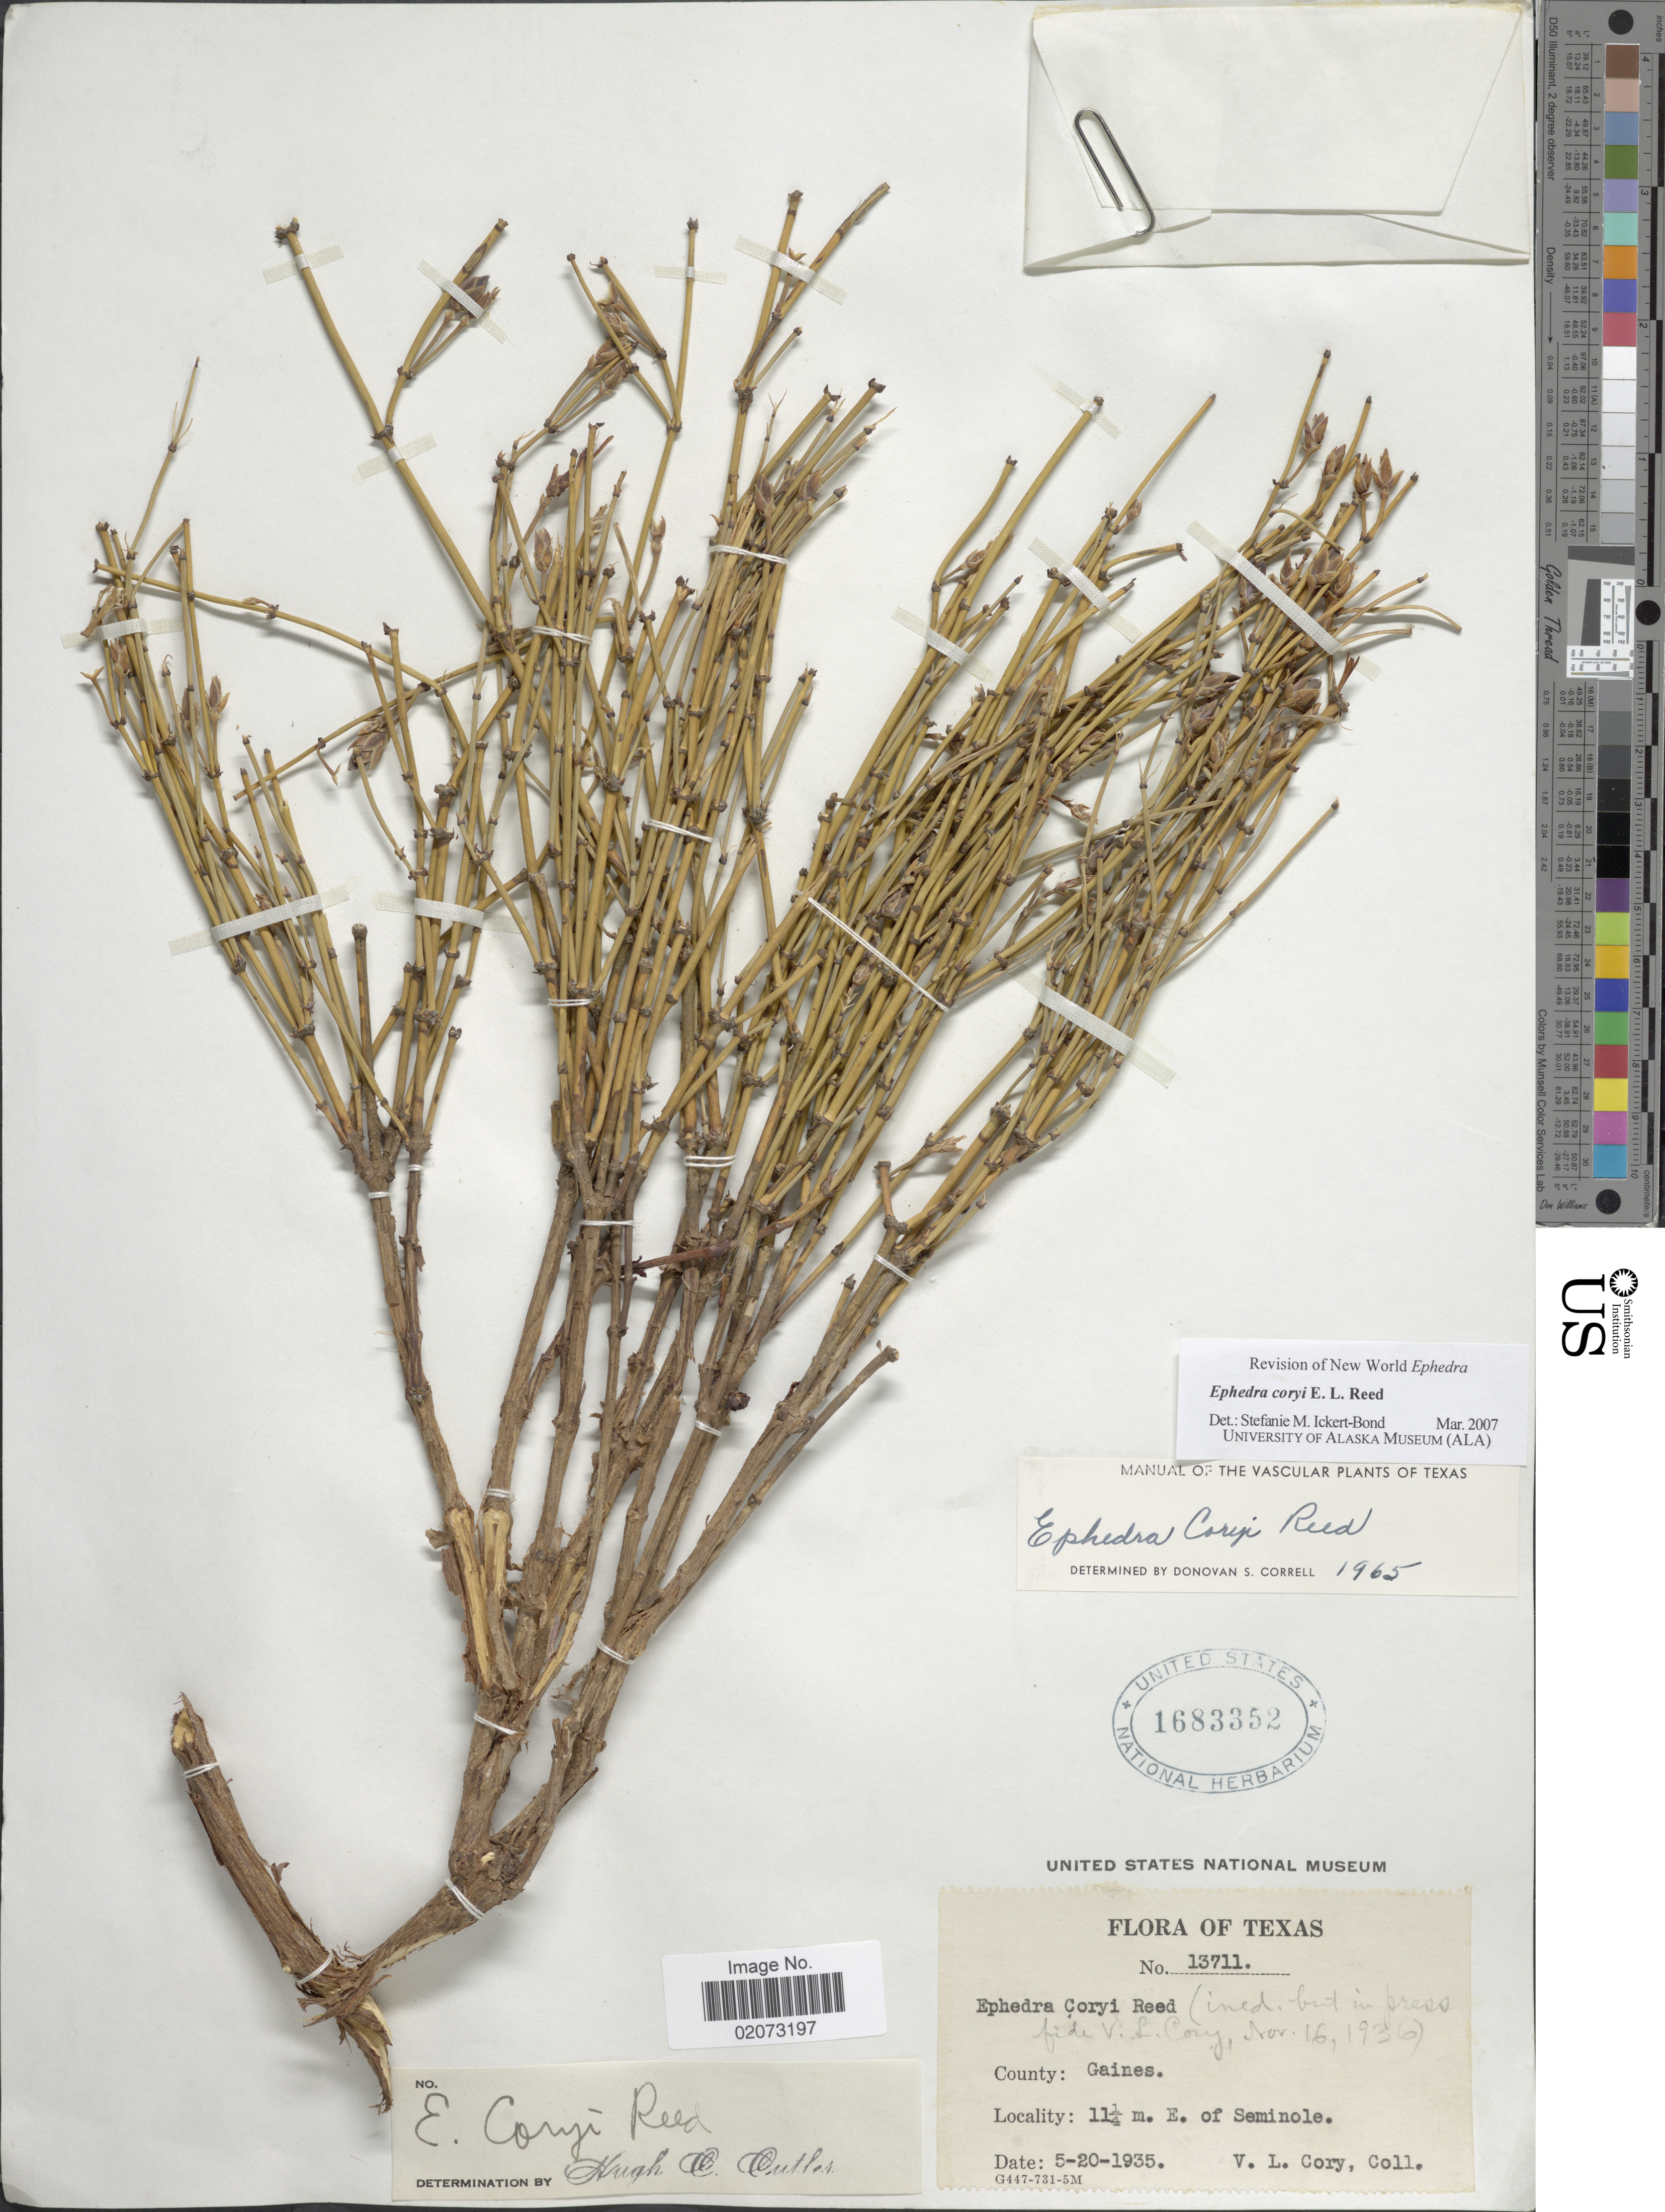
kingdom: Plantae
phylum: Tracheophyta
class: Gnetopsida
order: Ephedrales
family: Ephedraceae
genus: Ephedra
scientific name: Ephedra coryi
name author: E.L. Reed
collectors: V. Cory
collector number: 13711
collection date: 1935-05-20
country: United States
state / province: Texas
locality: County: Gaines. 11¼ m. E. of Seminole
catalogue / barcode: US 1683352